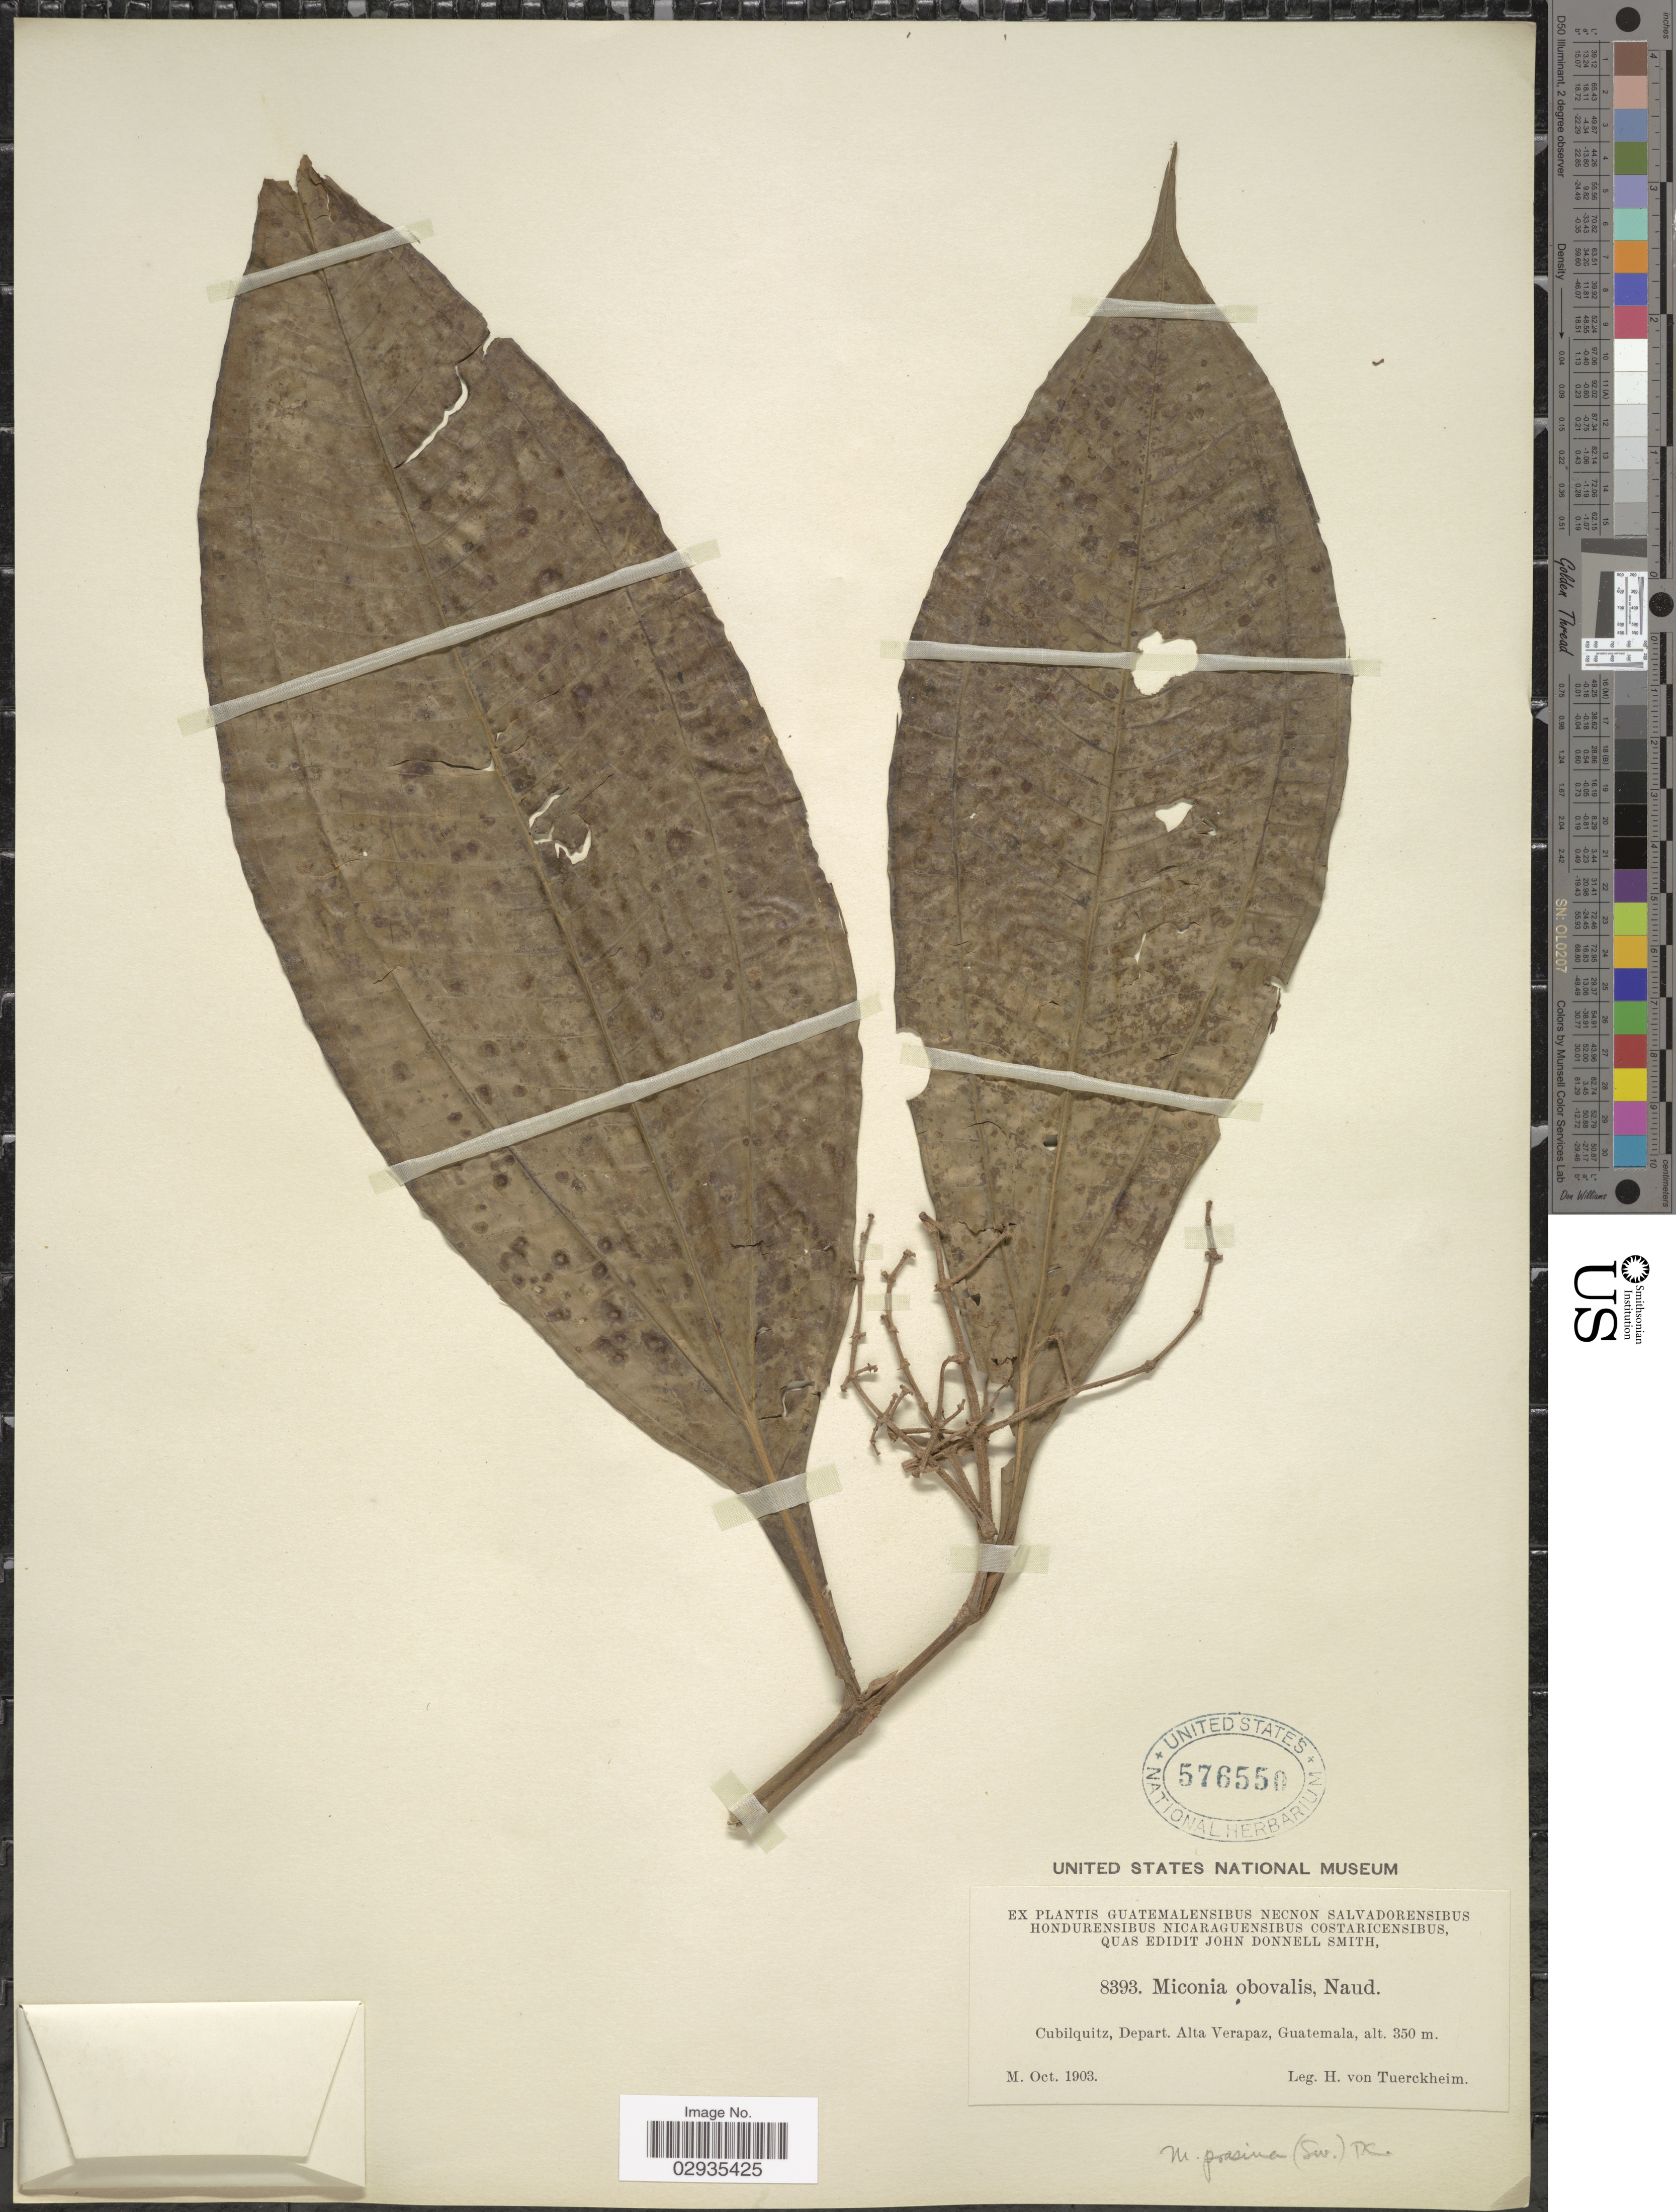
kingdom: Plantae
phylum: Tracheophyta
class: Magnoliopsida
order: Myrtales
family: Melastomataceae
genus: Miconia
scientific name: Miconia prasina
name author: (Sw.) DC.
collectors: H. Von Teurckheim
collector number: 8393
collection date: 1903-10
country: Guatemala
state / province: Alta Verapaz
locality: Cubilquitz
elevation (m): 350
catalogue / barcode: US 576550